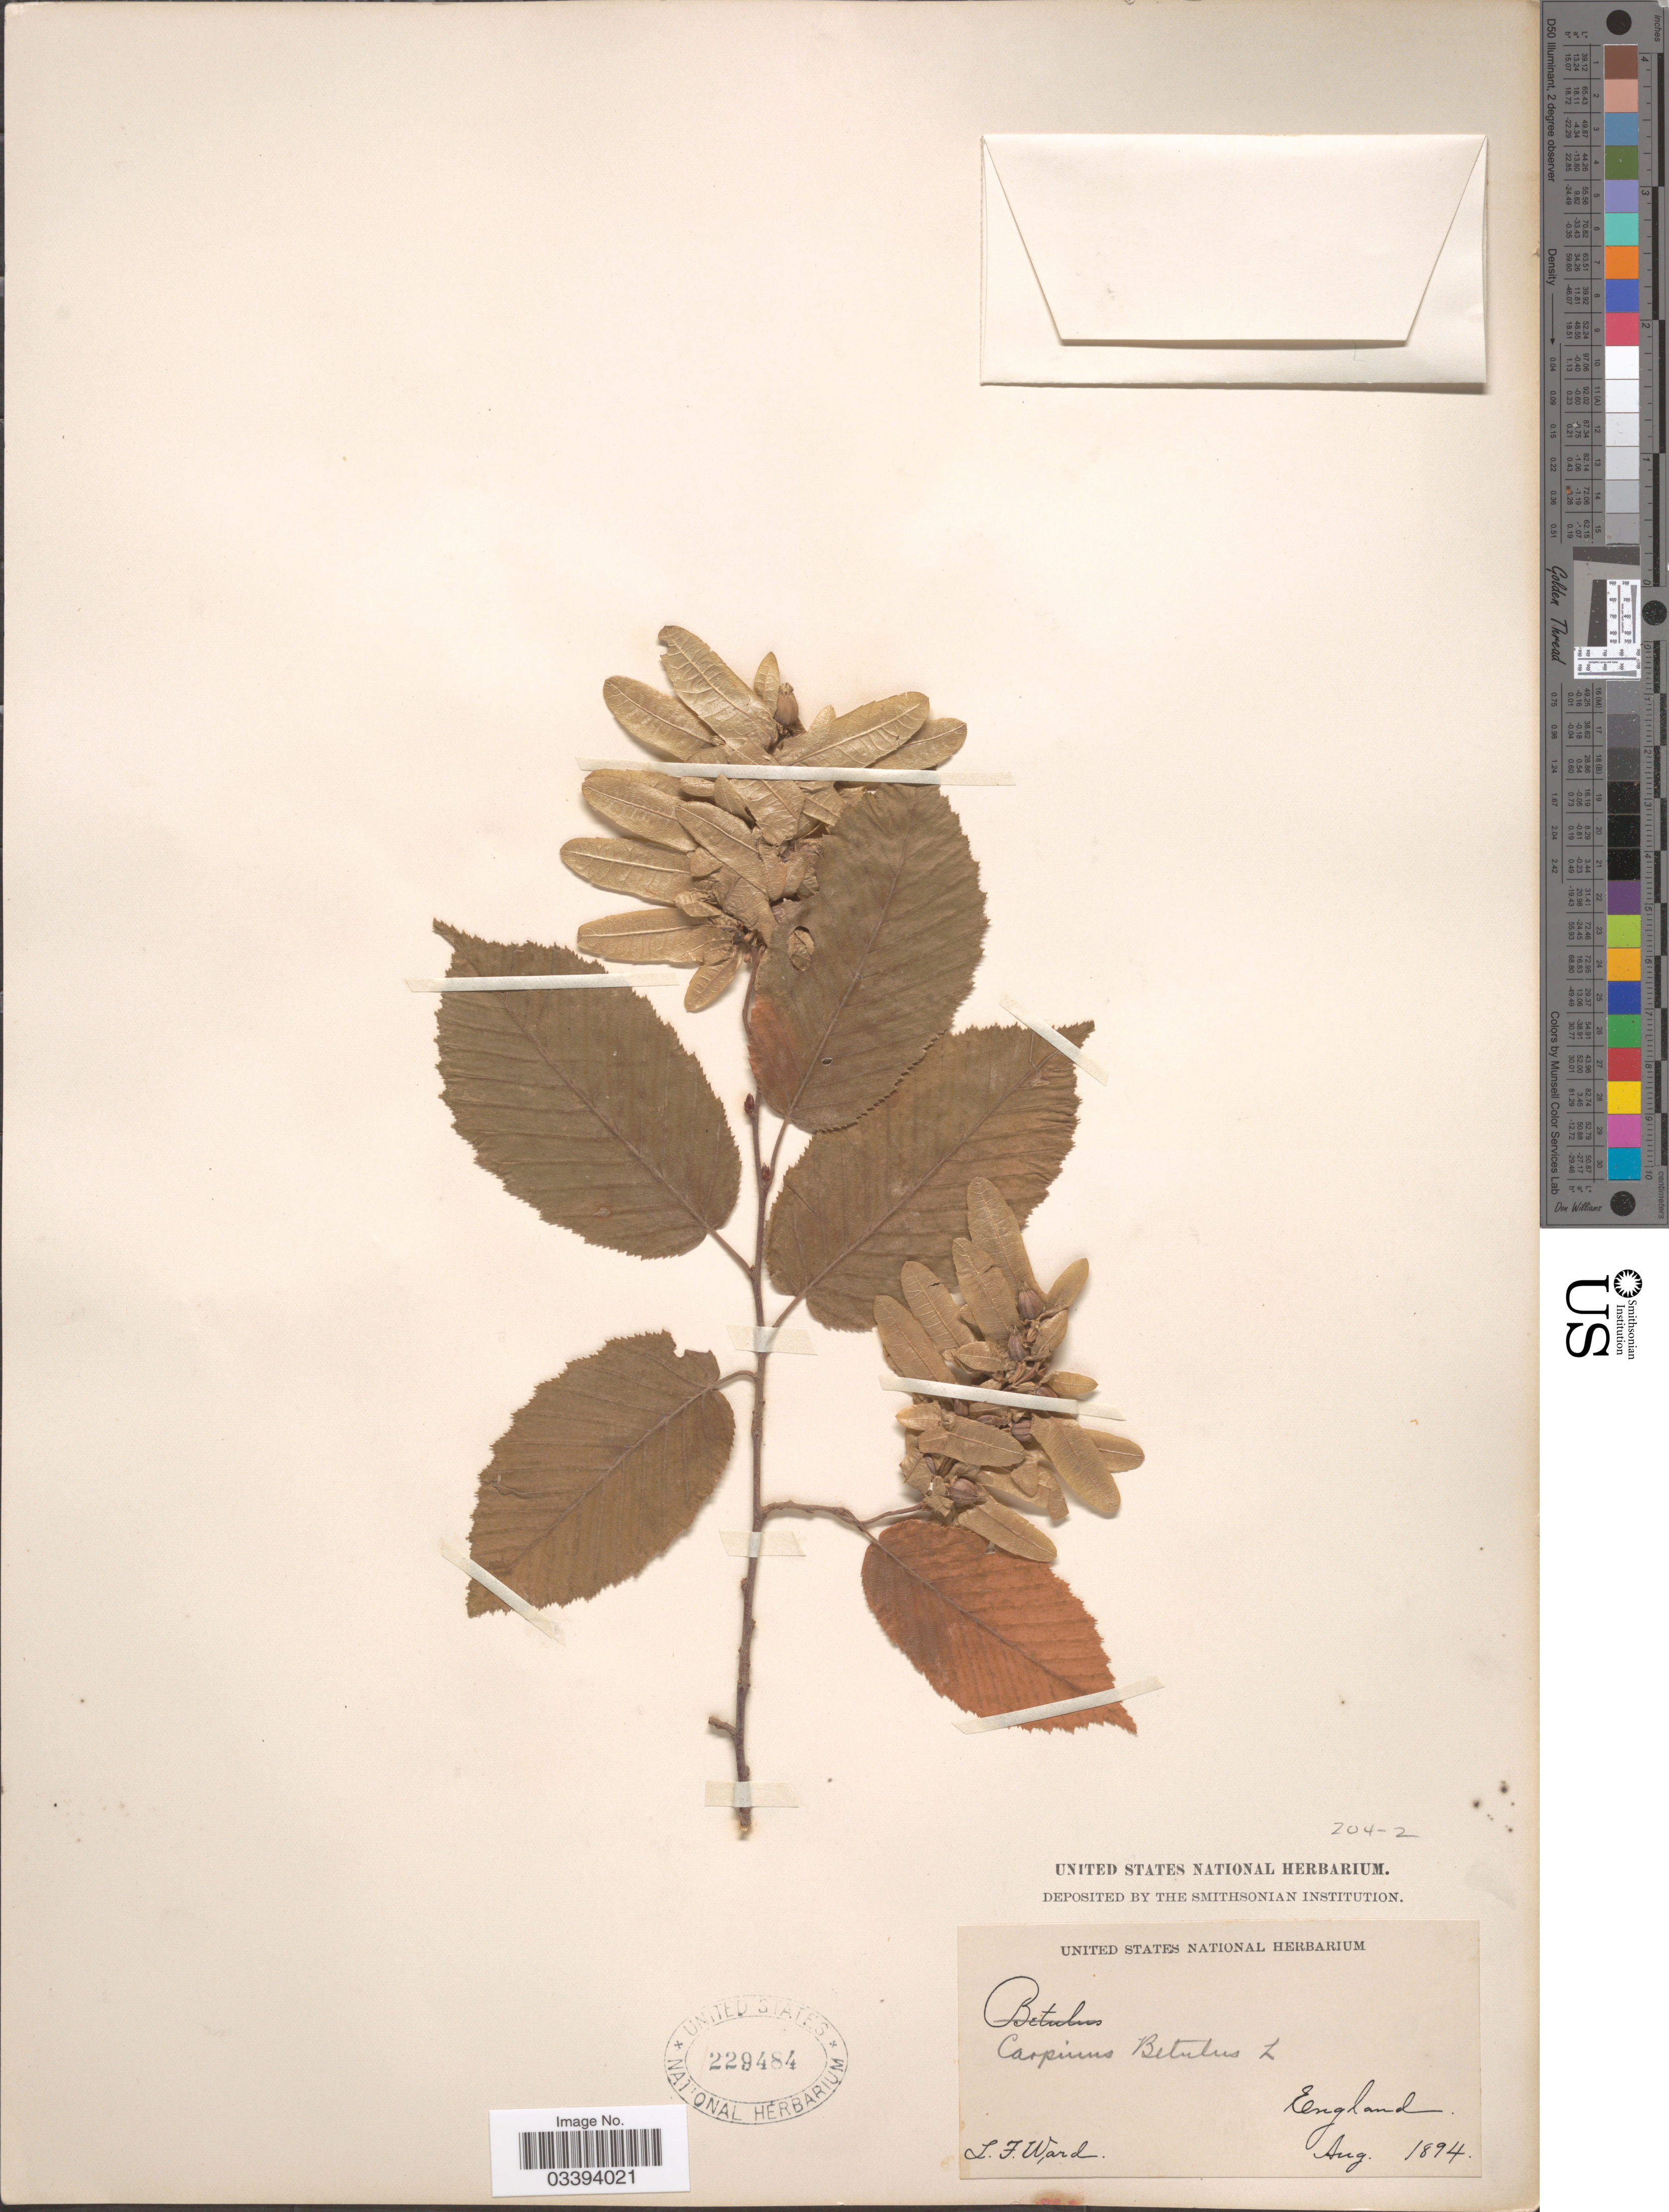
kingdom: Plantae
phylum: Tracheophyta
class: Magnoliopsida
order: Fagales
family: Betulaceae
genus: Carpinus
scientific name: Carpinus betulus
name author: L.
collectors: L. Ward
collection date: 1894-08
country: United Kingdom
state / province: England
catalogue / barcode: US 229484